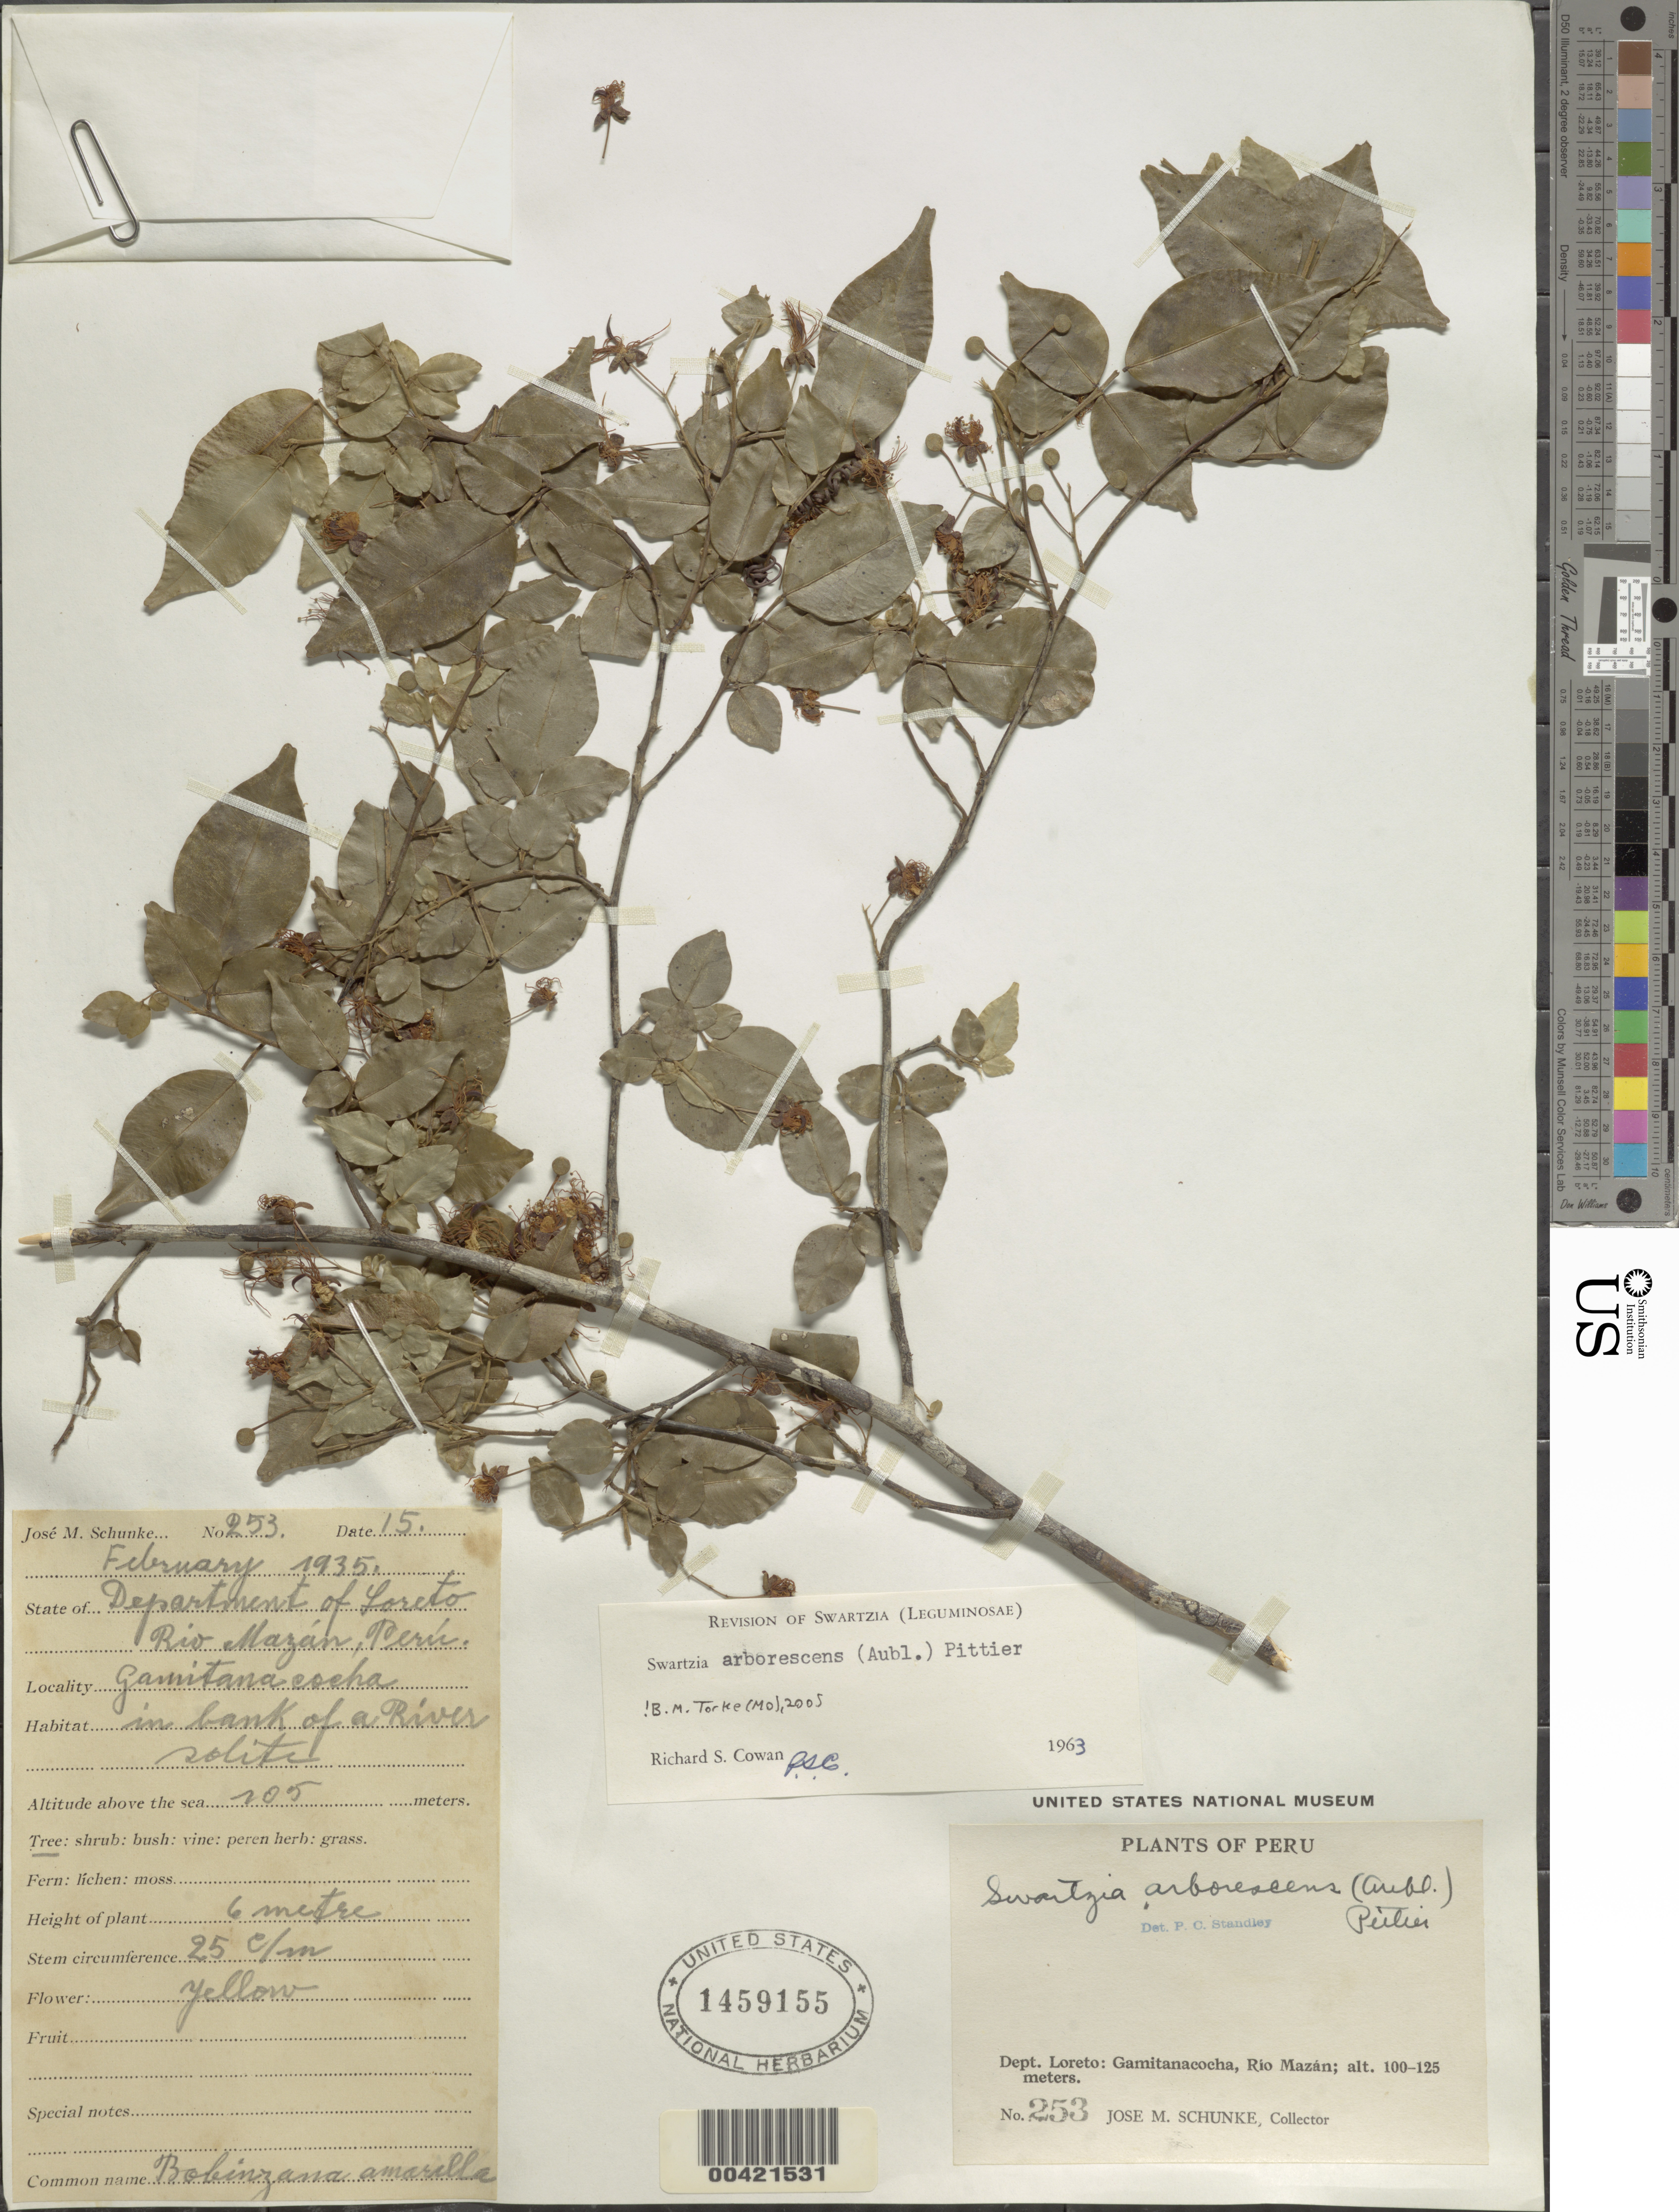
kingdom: Plantae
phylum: Tracheophyta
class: Magnoliopsida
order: Fabales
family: Fabaceae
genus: Swartzia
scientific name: Swartzia arborescens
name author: (Aubl.) Pittier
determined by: Cowan, R. S.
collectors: J. Schunke Vigo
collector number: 253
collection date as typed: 15 Feb 1935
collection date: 1935-02-15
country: Peru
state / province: Loreto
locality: Gamitanacocha, rio mazan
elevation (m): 100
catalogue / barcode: US 1459155